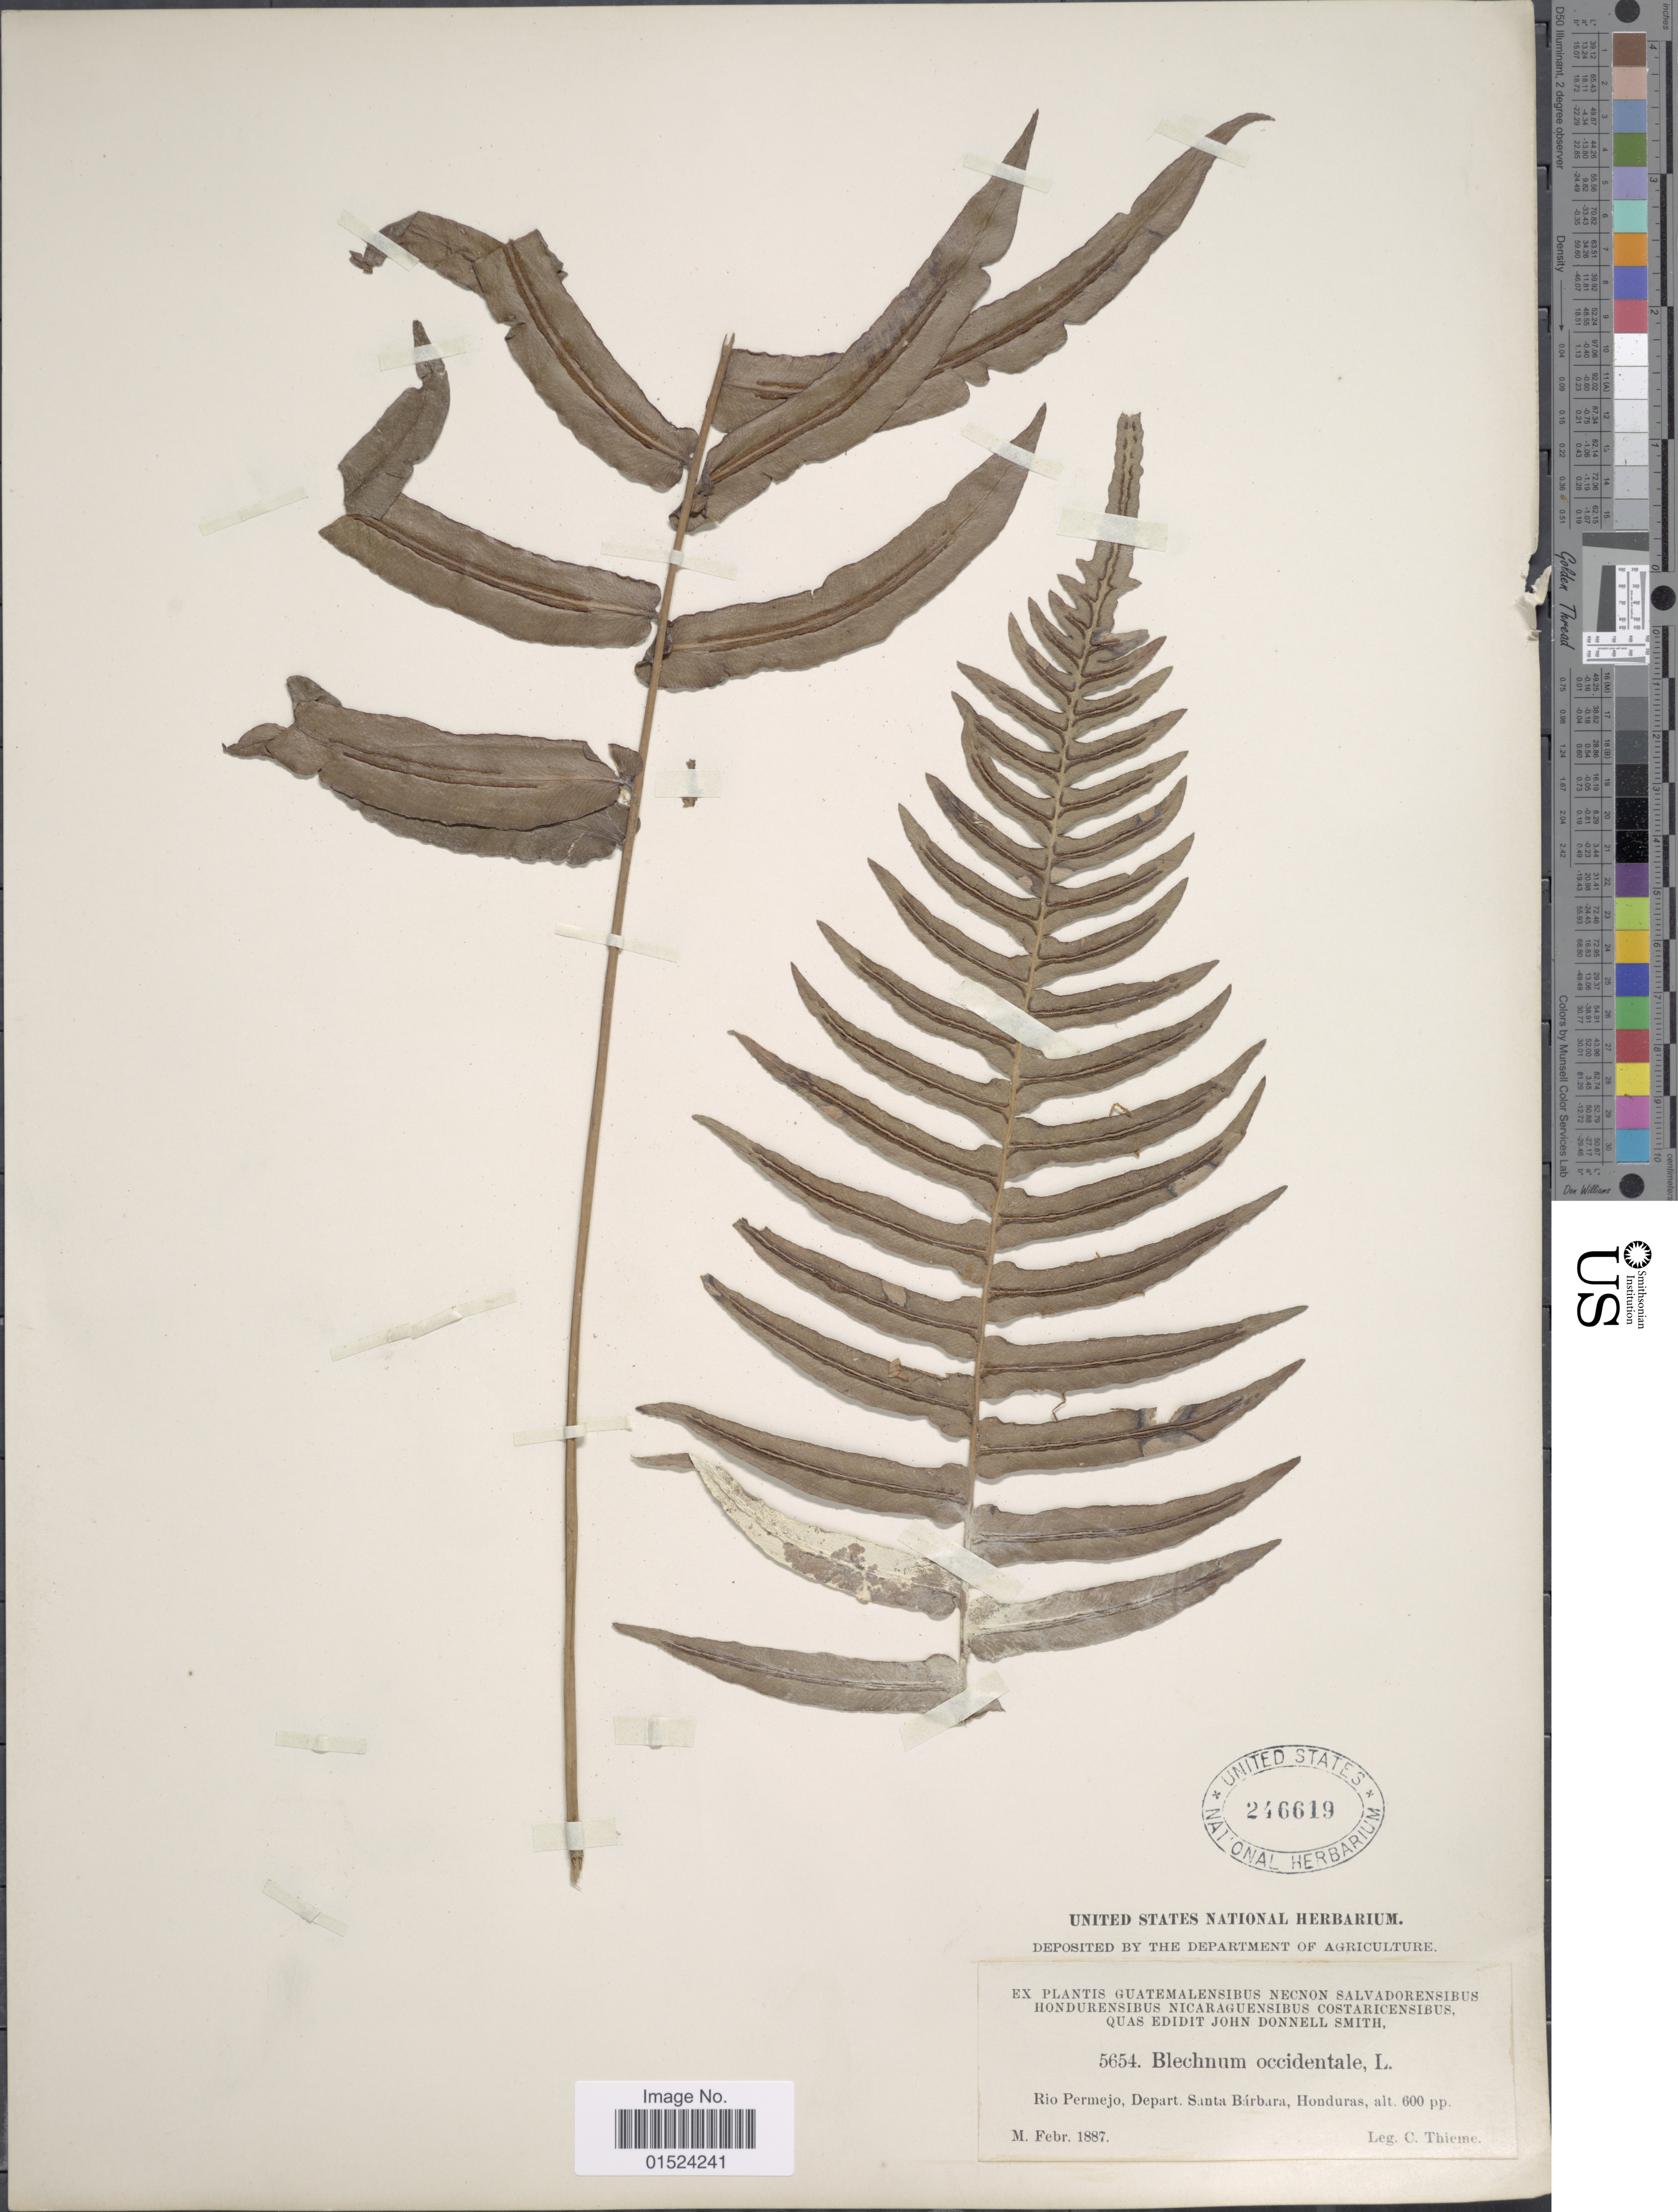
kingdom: Plantae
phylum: Tracheophyta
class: Polypodiopsida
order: Polypodiales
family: Blechnaceae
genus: Blechnum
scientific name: Blechnum occidentale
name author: L.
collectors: C. Thieme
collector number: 5654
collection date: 1887-02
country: Honduras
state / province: Santa Bárbara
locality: Rio Permejo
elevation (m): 183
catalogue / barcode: US 246619